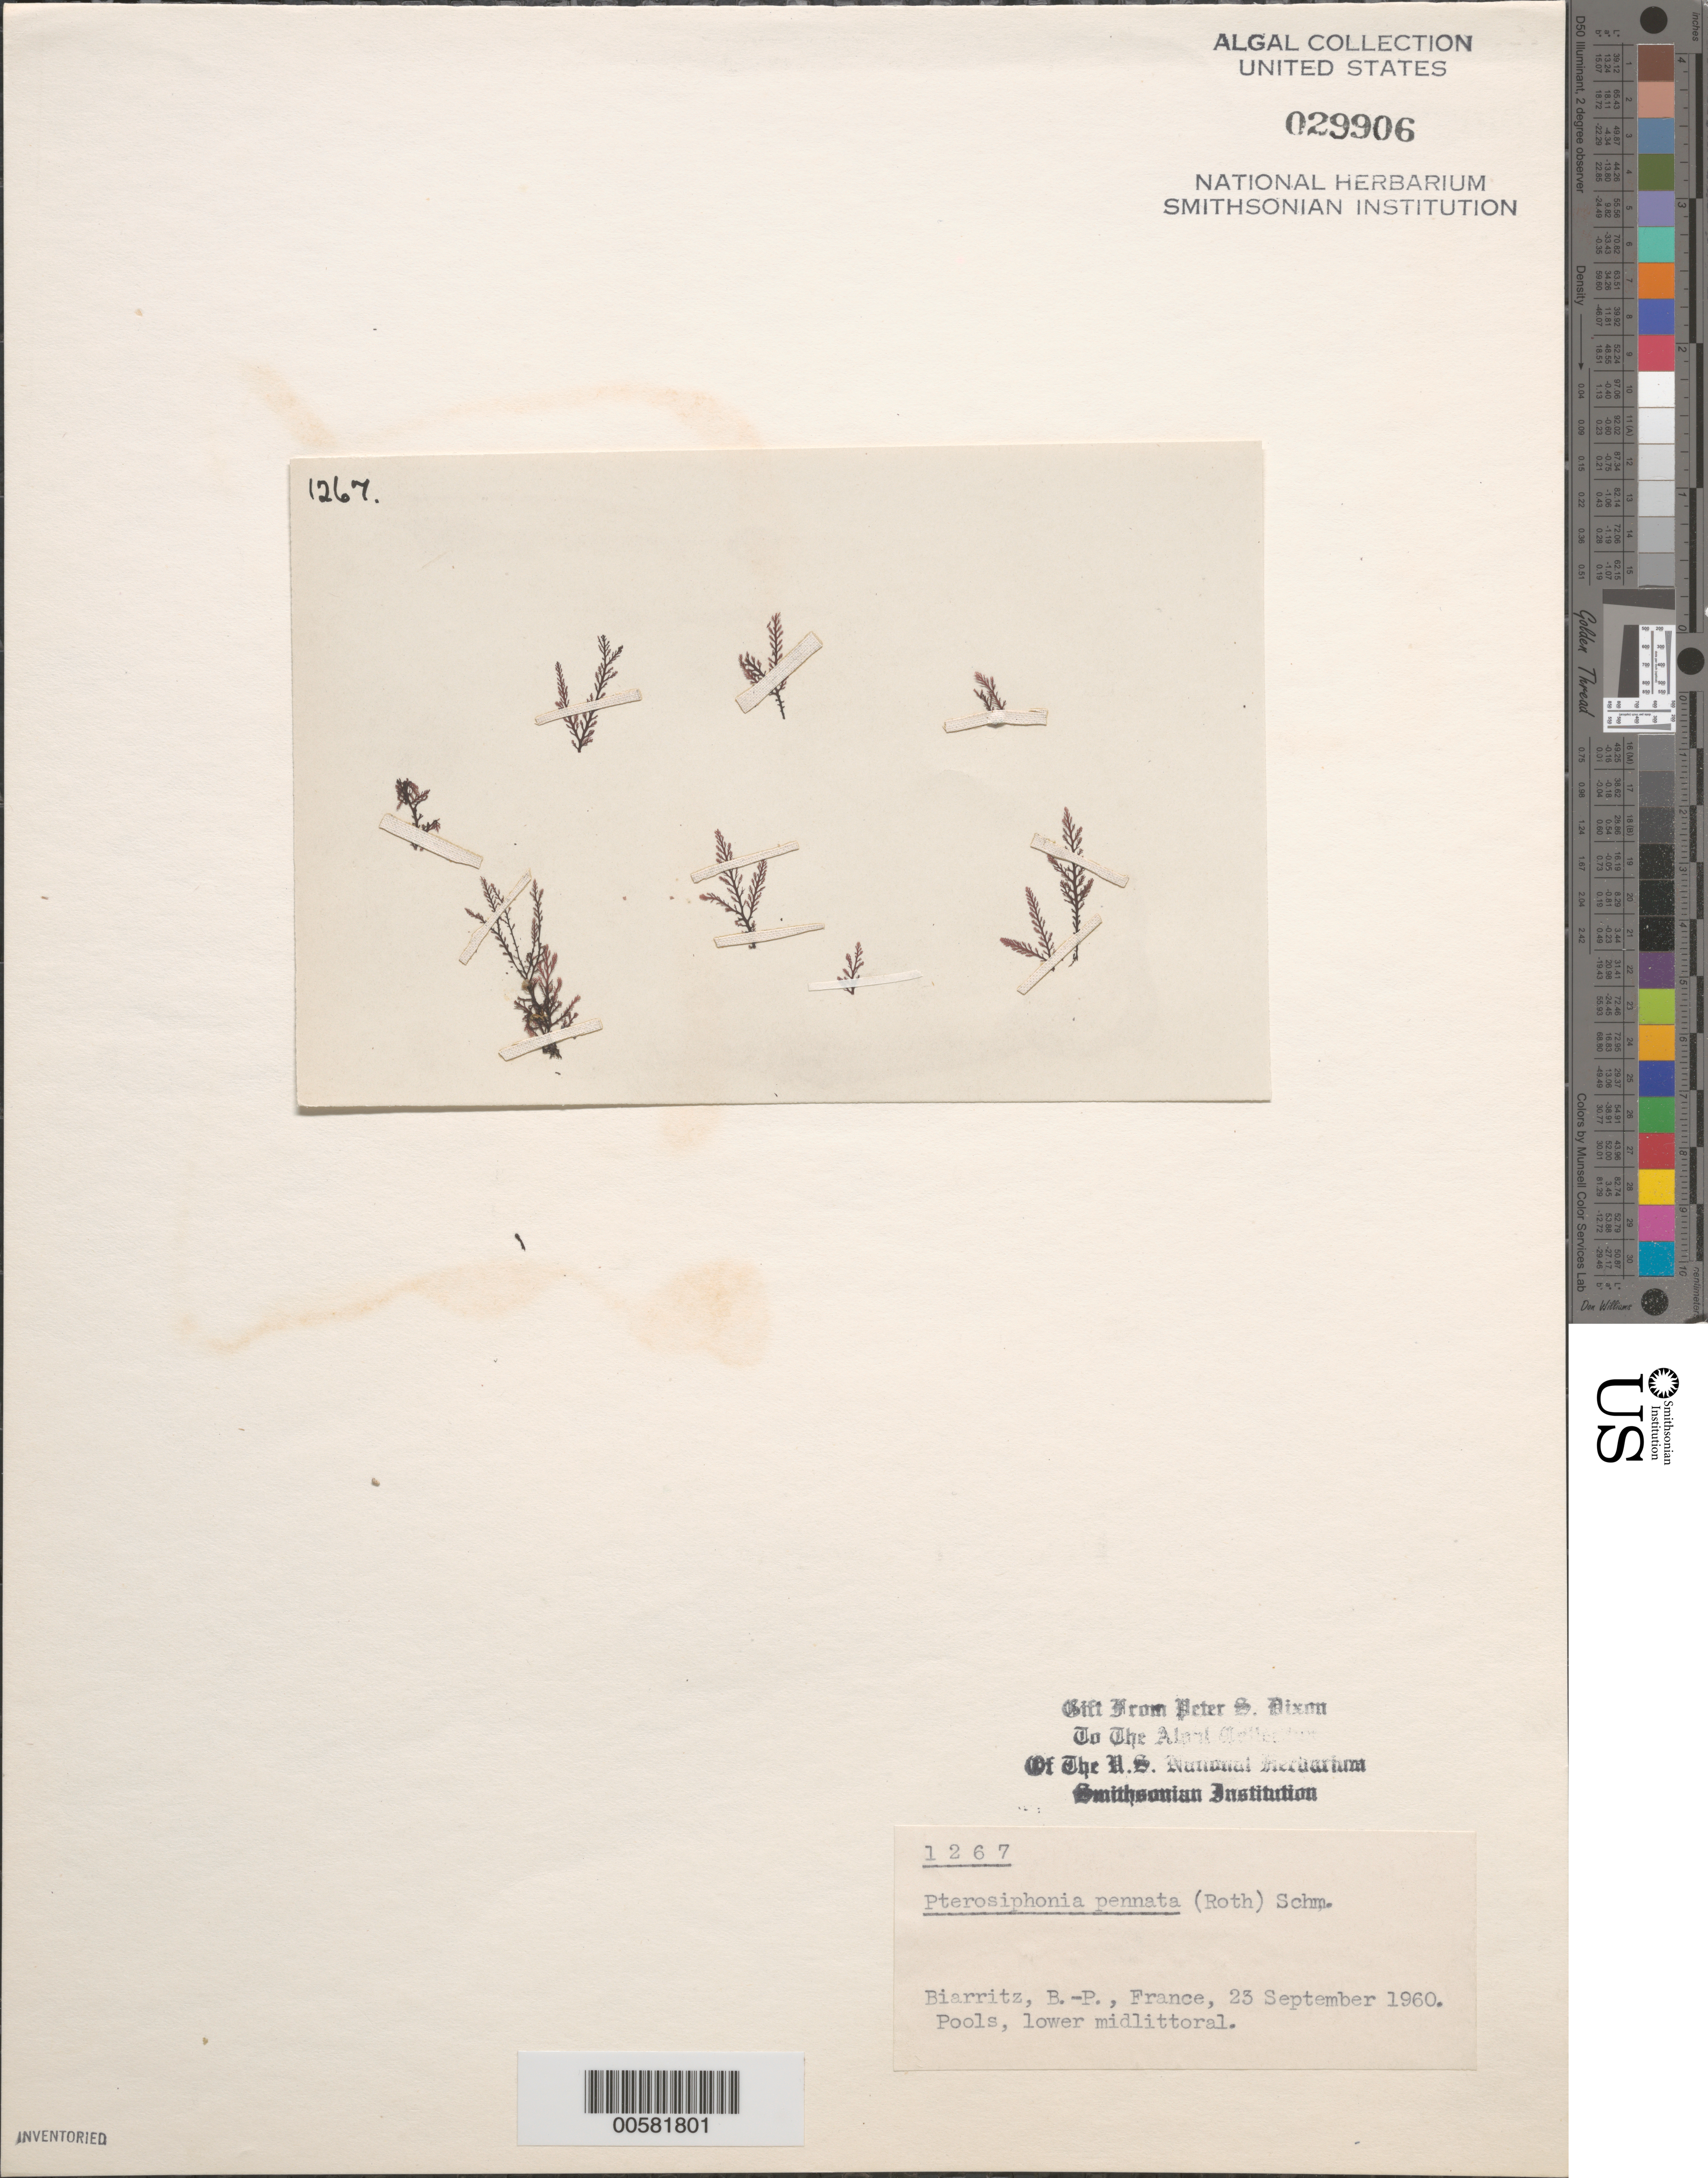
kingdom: Plantae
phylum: Rhodophyta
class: Florideophyceae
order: Ceramiales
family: Rhodomelaceae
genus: Xiphosiphonia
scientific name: Xiphosiphonia pennata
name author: (C. Agardh) Savoie & G.W. Saunders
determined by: Algae name updating Project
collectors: P. S. Dixon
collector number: PSD 1267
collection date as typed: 23 Sep 1960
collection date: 1960-09-23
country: France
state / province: Nouvelle-Aquitaine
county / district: Pyrénées-Atlantiques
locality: Biarritz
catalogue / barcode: US 29906